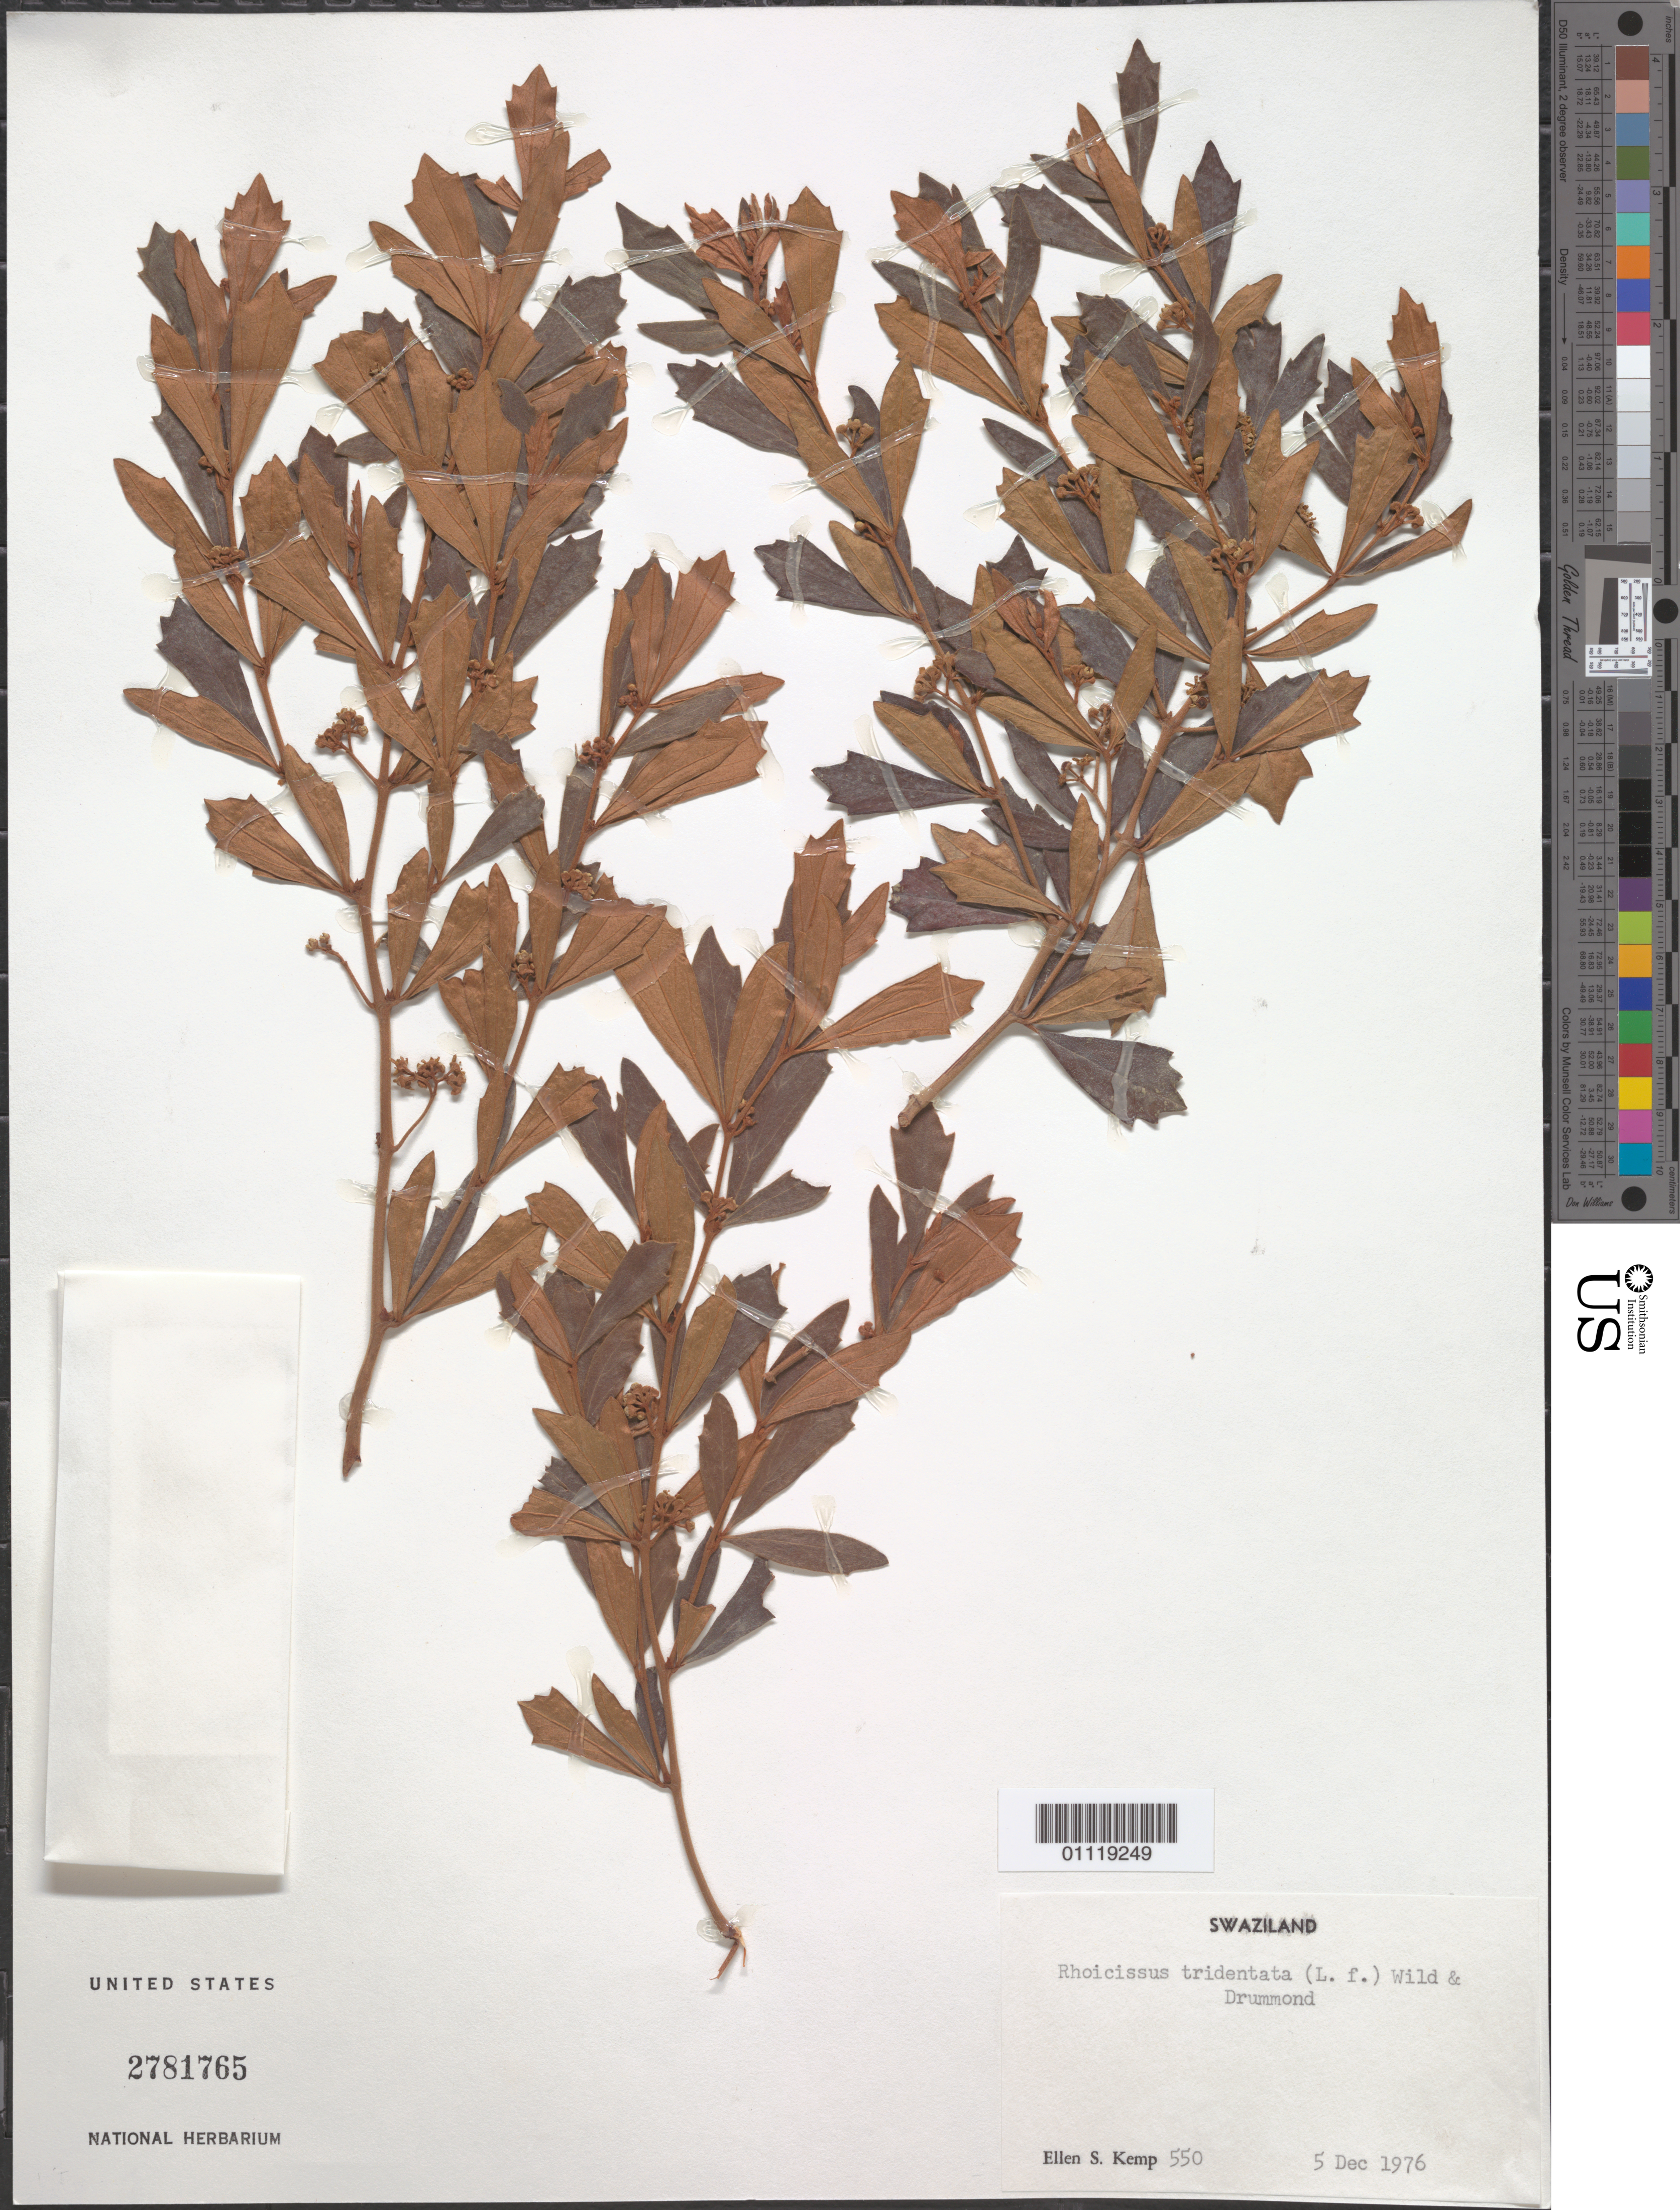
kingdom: Plantae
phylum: Tracheophyta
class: Magnoliopsida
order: Vitales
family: Vitaceae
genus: Rhoicissus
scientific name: Rhoicissus tridentata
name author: (L. f.) Wild & R.B. Drumm.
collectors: E. S. Kemp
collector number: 550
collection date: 1976-12-05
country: Eswatini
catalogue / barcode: US 2781765